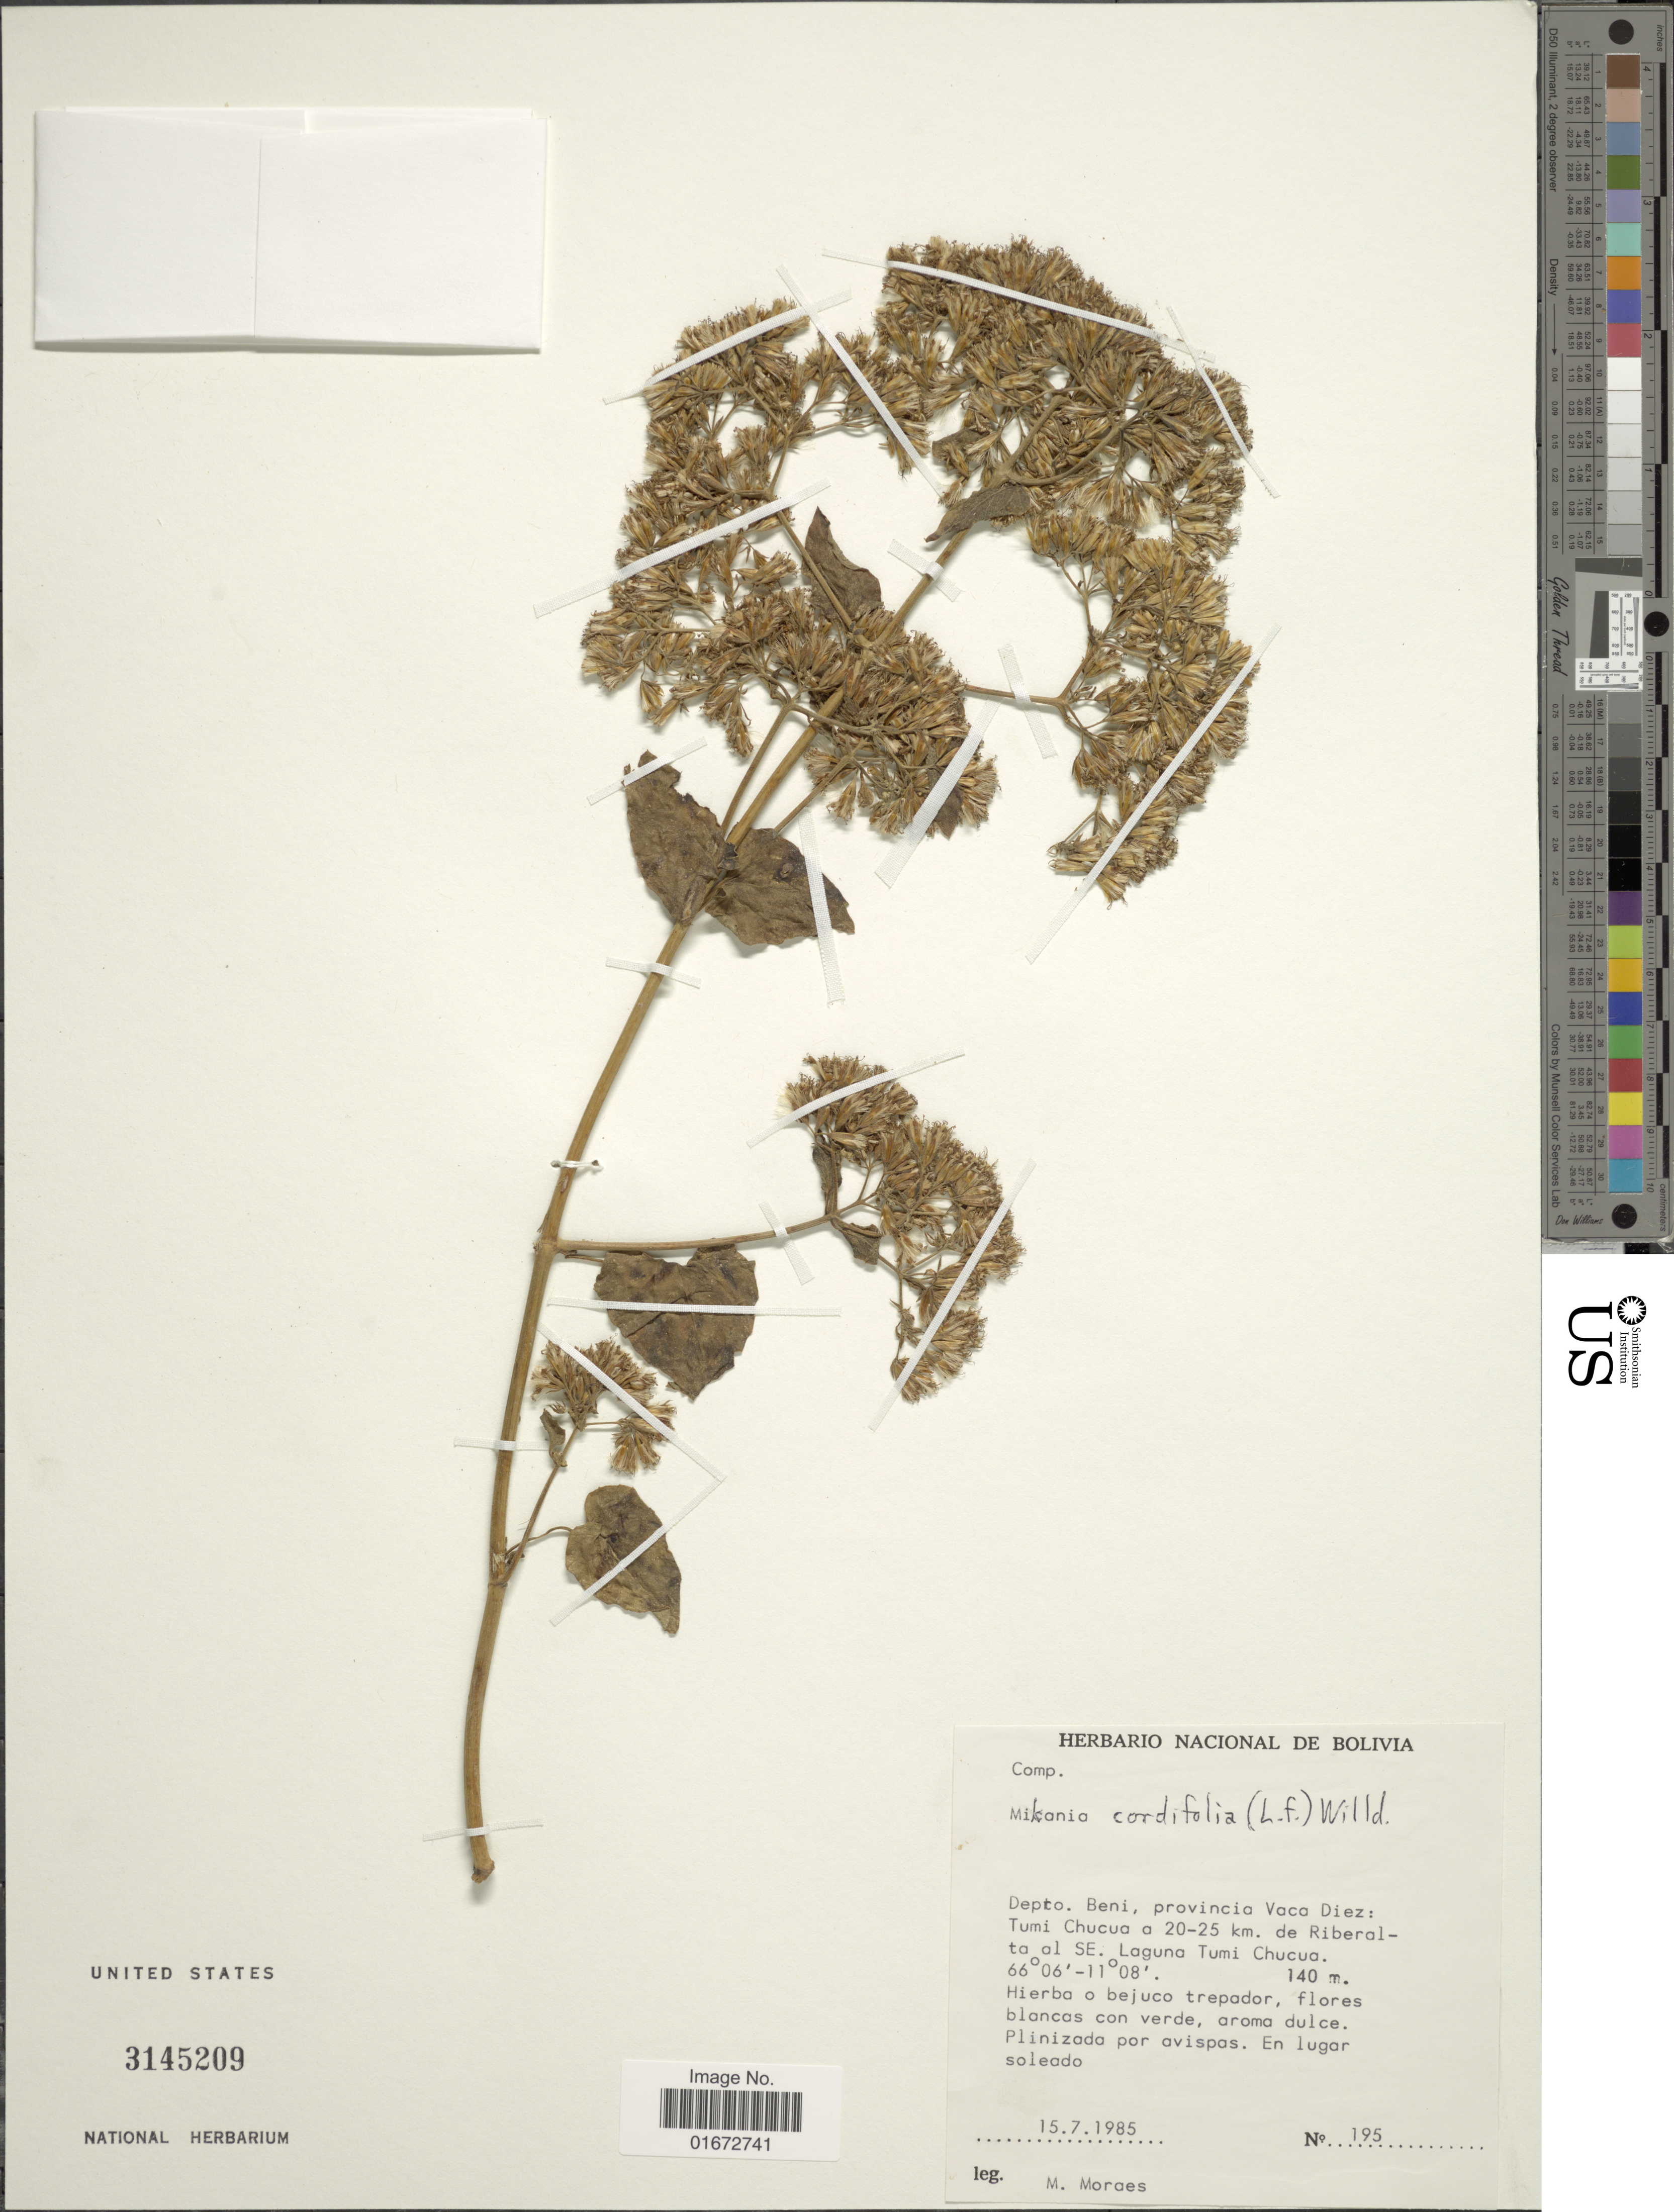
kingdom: Plantae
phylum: Tracheophyta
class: Magnoliopsida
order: Asterales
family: Asteraceae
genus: Mikania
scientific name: Mikania cordifolia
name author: Kunth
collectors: M. Moraes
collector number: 195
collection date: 1985-07-15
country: Bolivia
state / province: Beni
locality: Depto. Beni, provincia Vaca Diez: Tumi Chucua a 20-25 km. de Riberal to al SE. Laguna Tumi Chucua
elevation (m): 140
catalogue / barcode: US 3145209